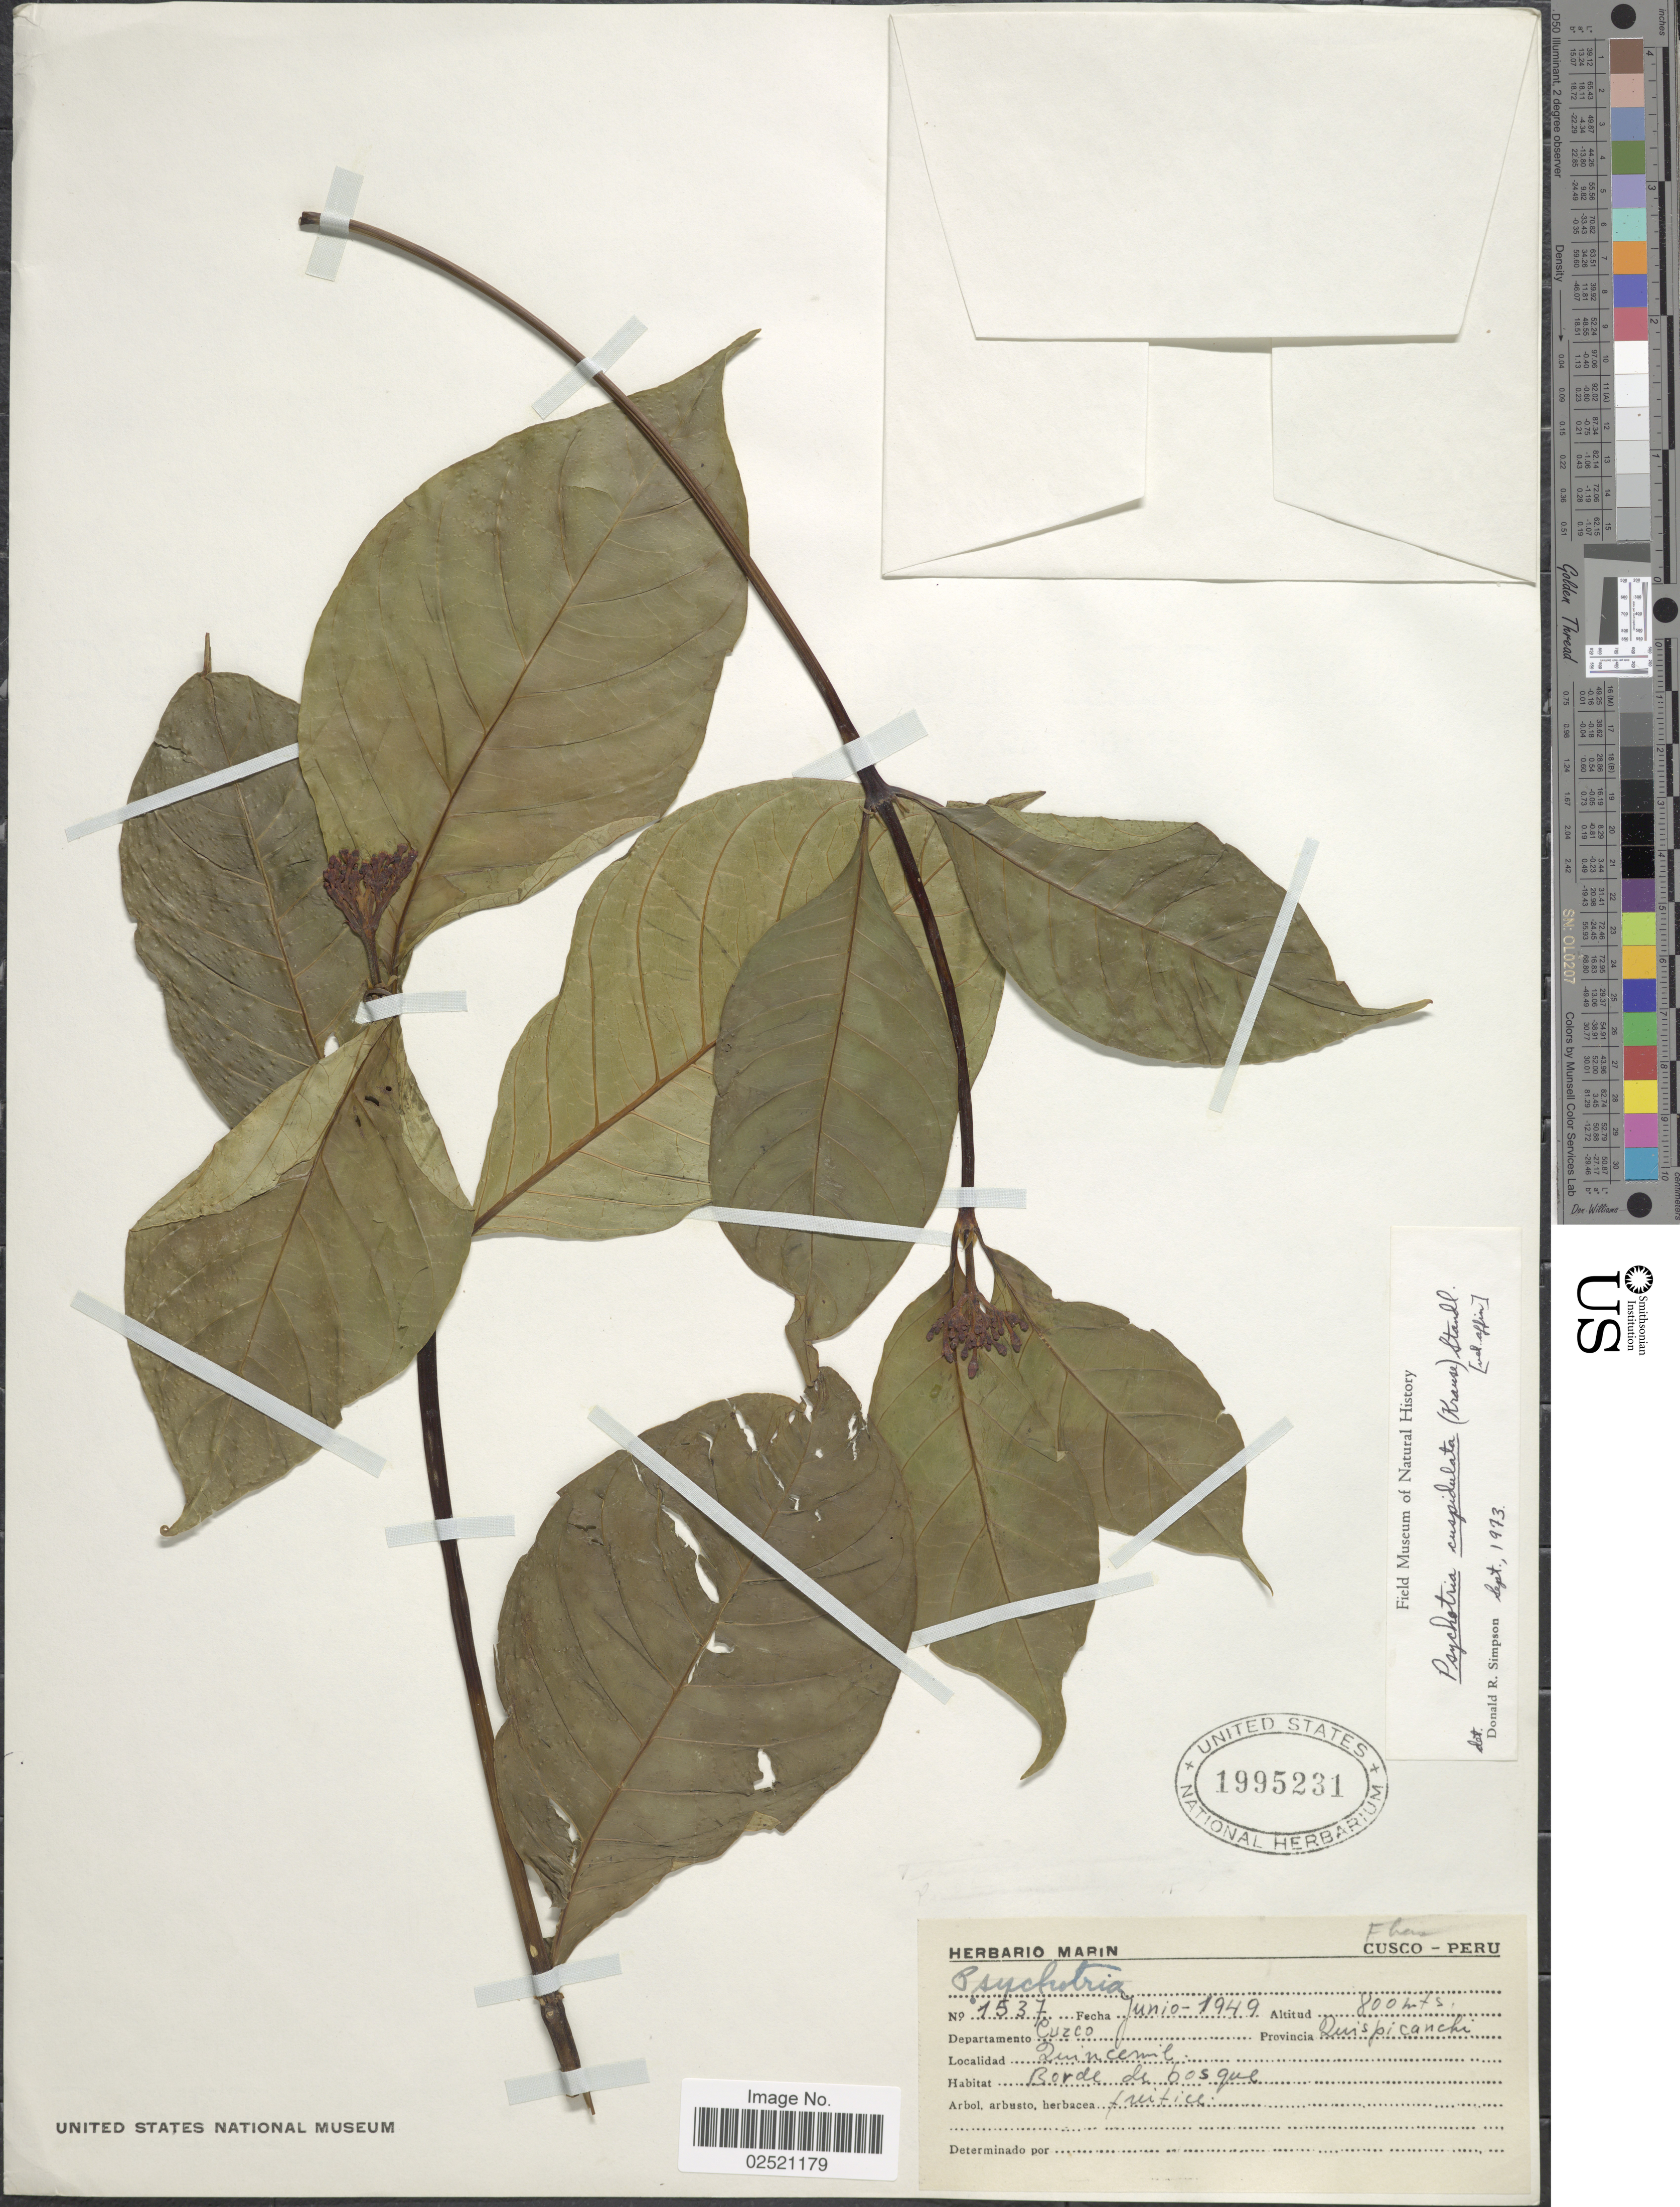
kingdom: Plantae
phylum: Tracheophyta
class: Magnoliopsida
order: Gentianales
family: Rubiaceae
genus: Psychotria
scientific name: Psychotria cuspidulata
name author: (K. Krause) Standl.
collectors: ex herb. Marin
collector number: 1537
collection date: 1949-06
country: Peru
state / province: Cusco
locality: Borde de bosque, Quincemil, Provincia Quispicanchi, Departamento Cuzco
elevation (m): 800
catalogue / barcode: US 1995231